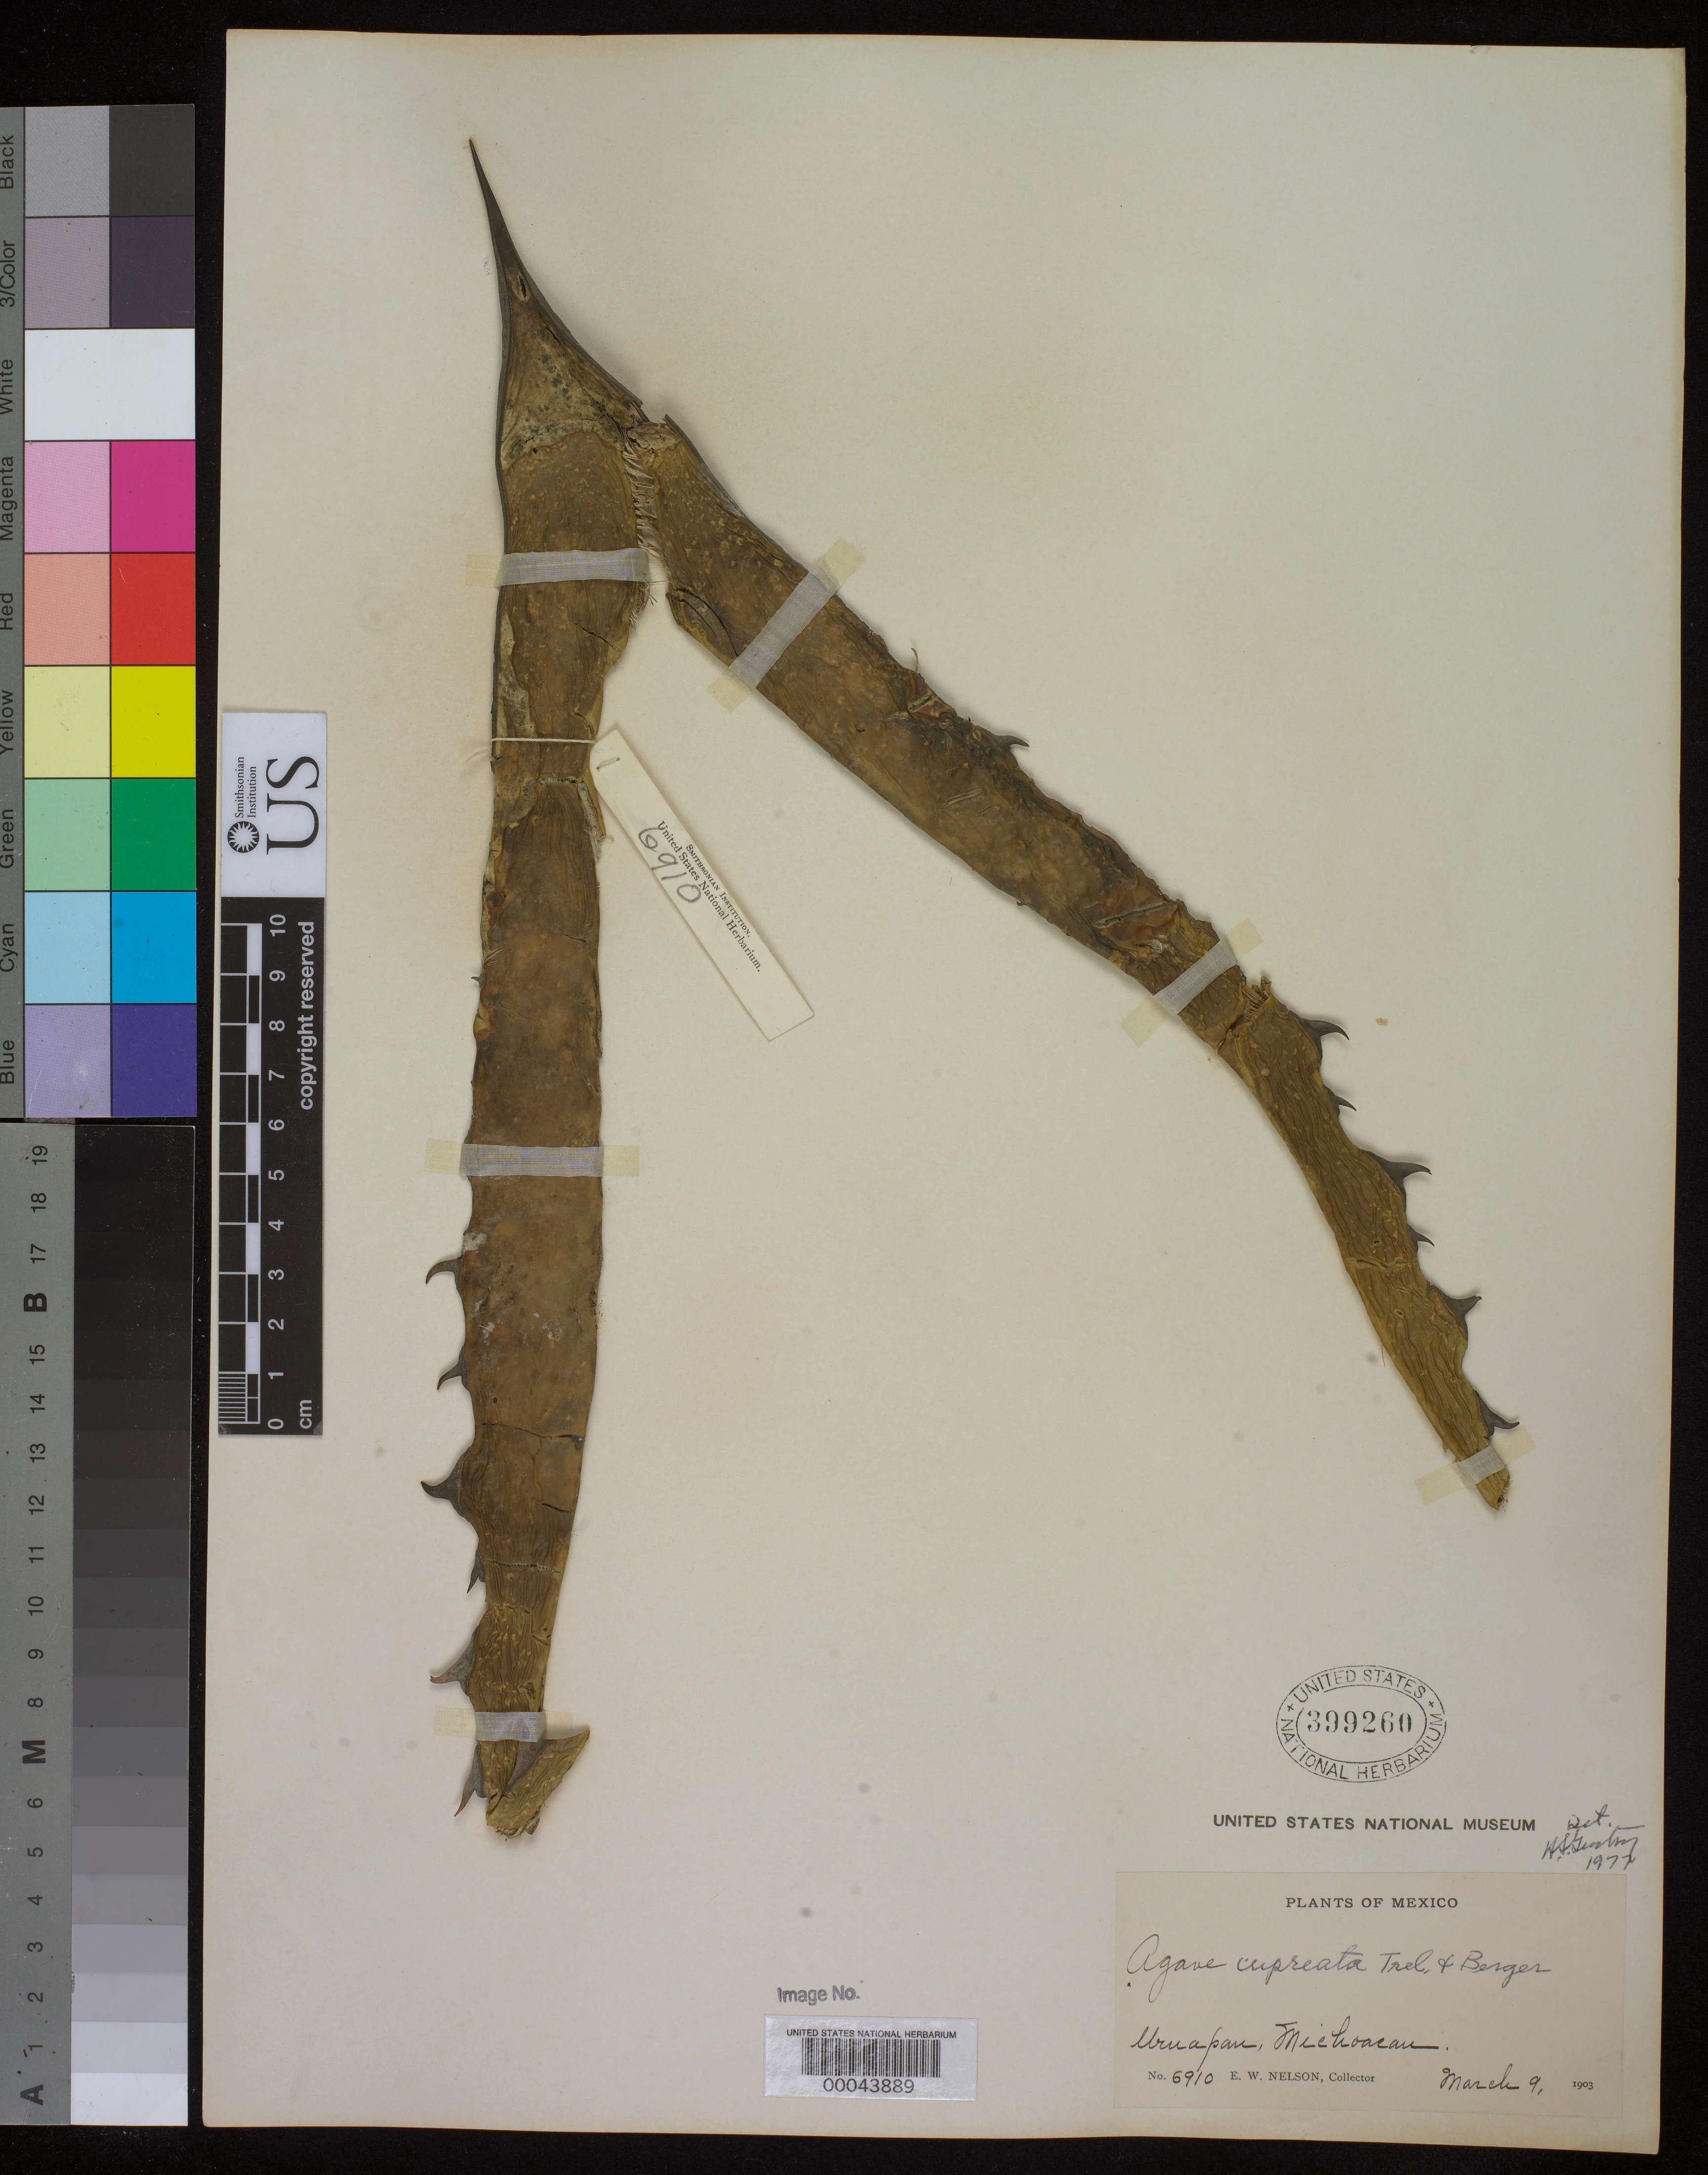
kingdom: Plantae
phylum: Tracheophyta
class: Liliopsida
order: Asparagales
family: Asparagaceae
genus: Agave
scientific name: Agave cupreata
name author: Trel. & A. Berger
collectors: E. W. Nelson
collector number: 6910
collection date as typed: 09 Mar 1903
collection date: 1903-03-09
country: Mexico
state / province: Michoacán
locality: Uruapun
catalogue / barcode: US 399260